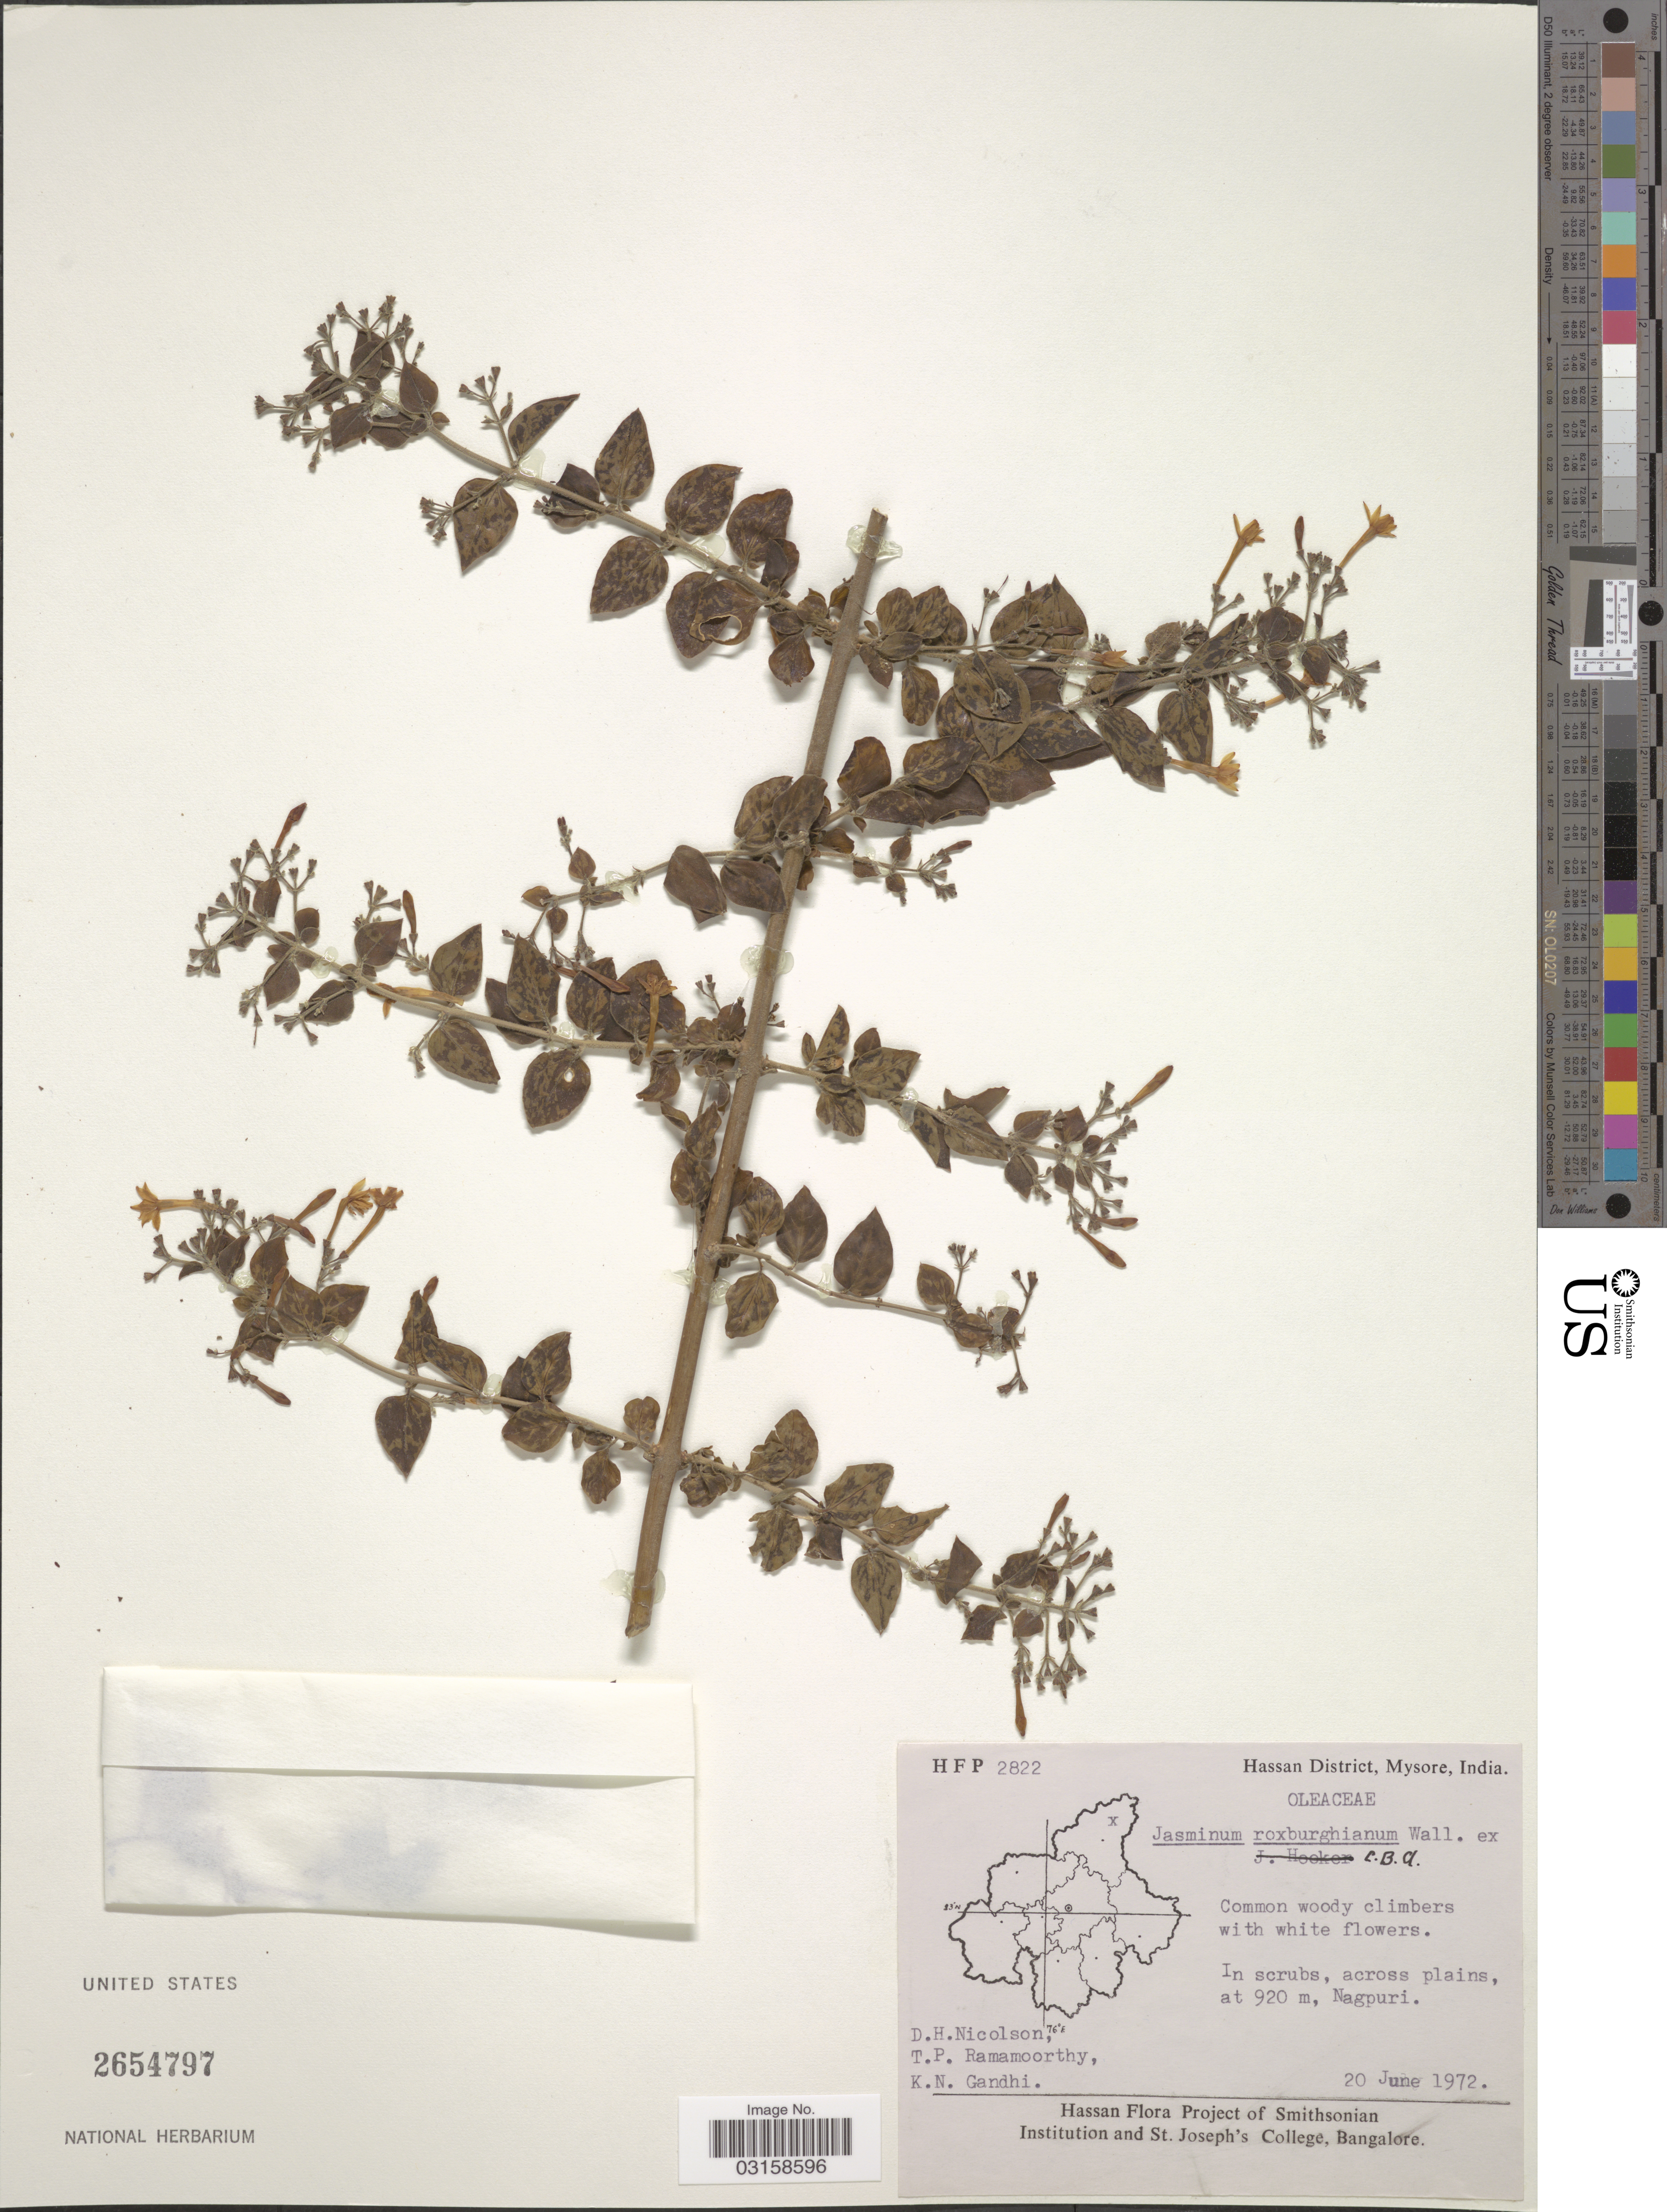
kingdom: Plantae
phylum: Tracheophyta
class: Magnoliopsida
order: Lamiales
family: Oleaceae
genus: Jasminum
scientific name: Jasminum roxburghianum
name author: (C.B. Clarke) Wall.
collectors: D. H. Nicolson, T. P. Ramamoorthy & K. N. Gandhi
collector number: HFP 2822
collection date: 1972-06-20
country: India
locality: Hassan District, Mysore. Nagpuri.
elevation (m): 920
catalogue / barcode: US 2654797